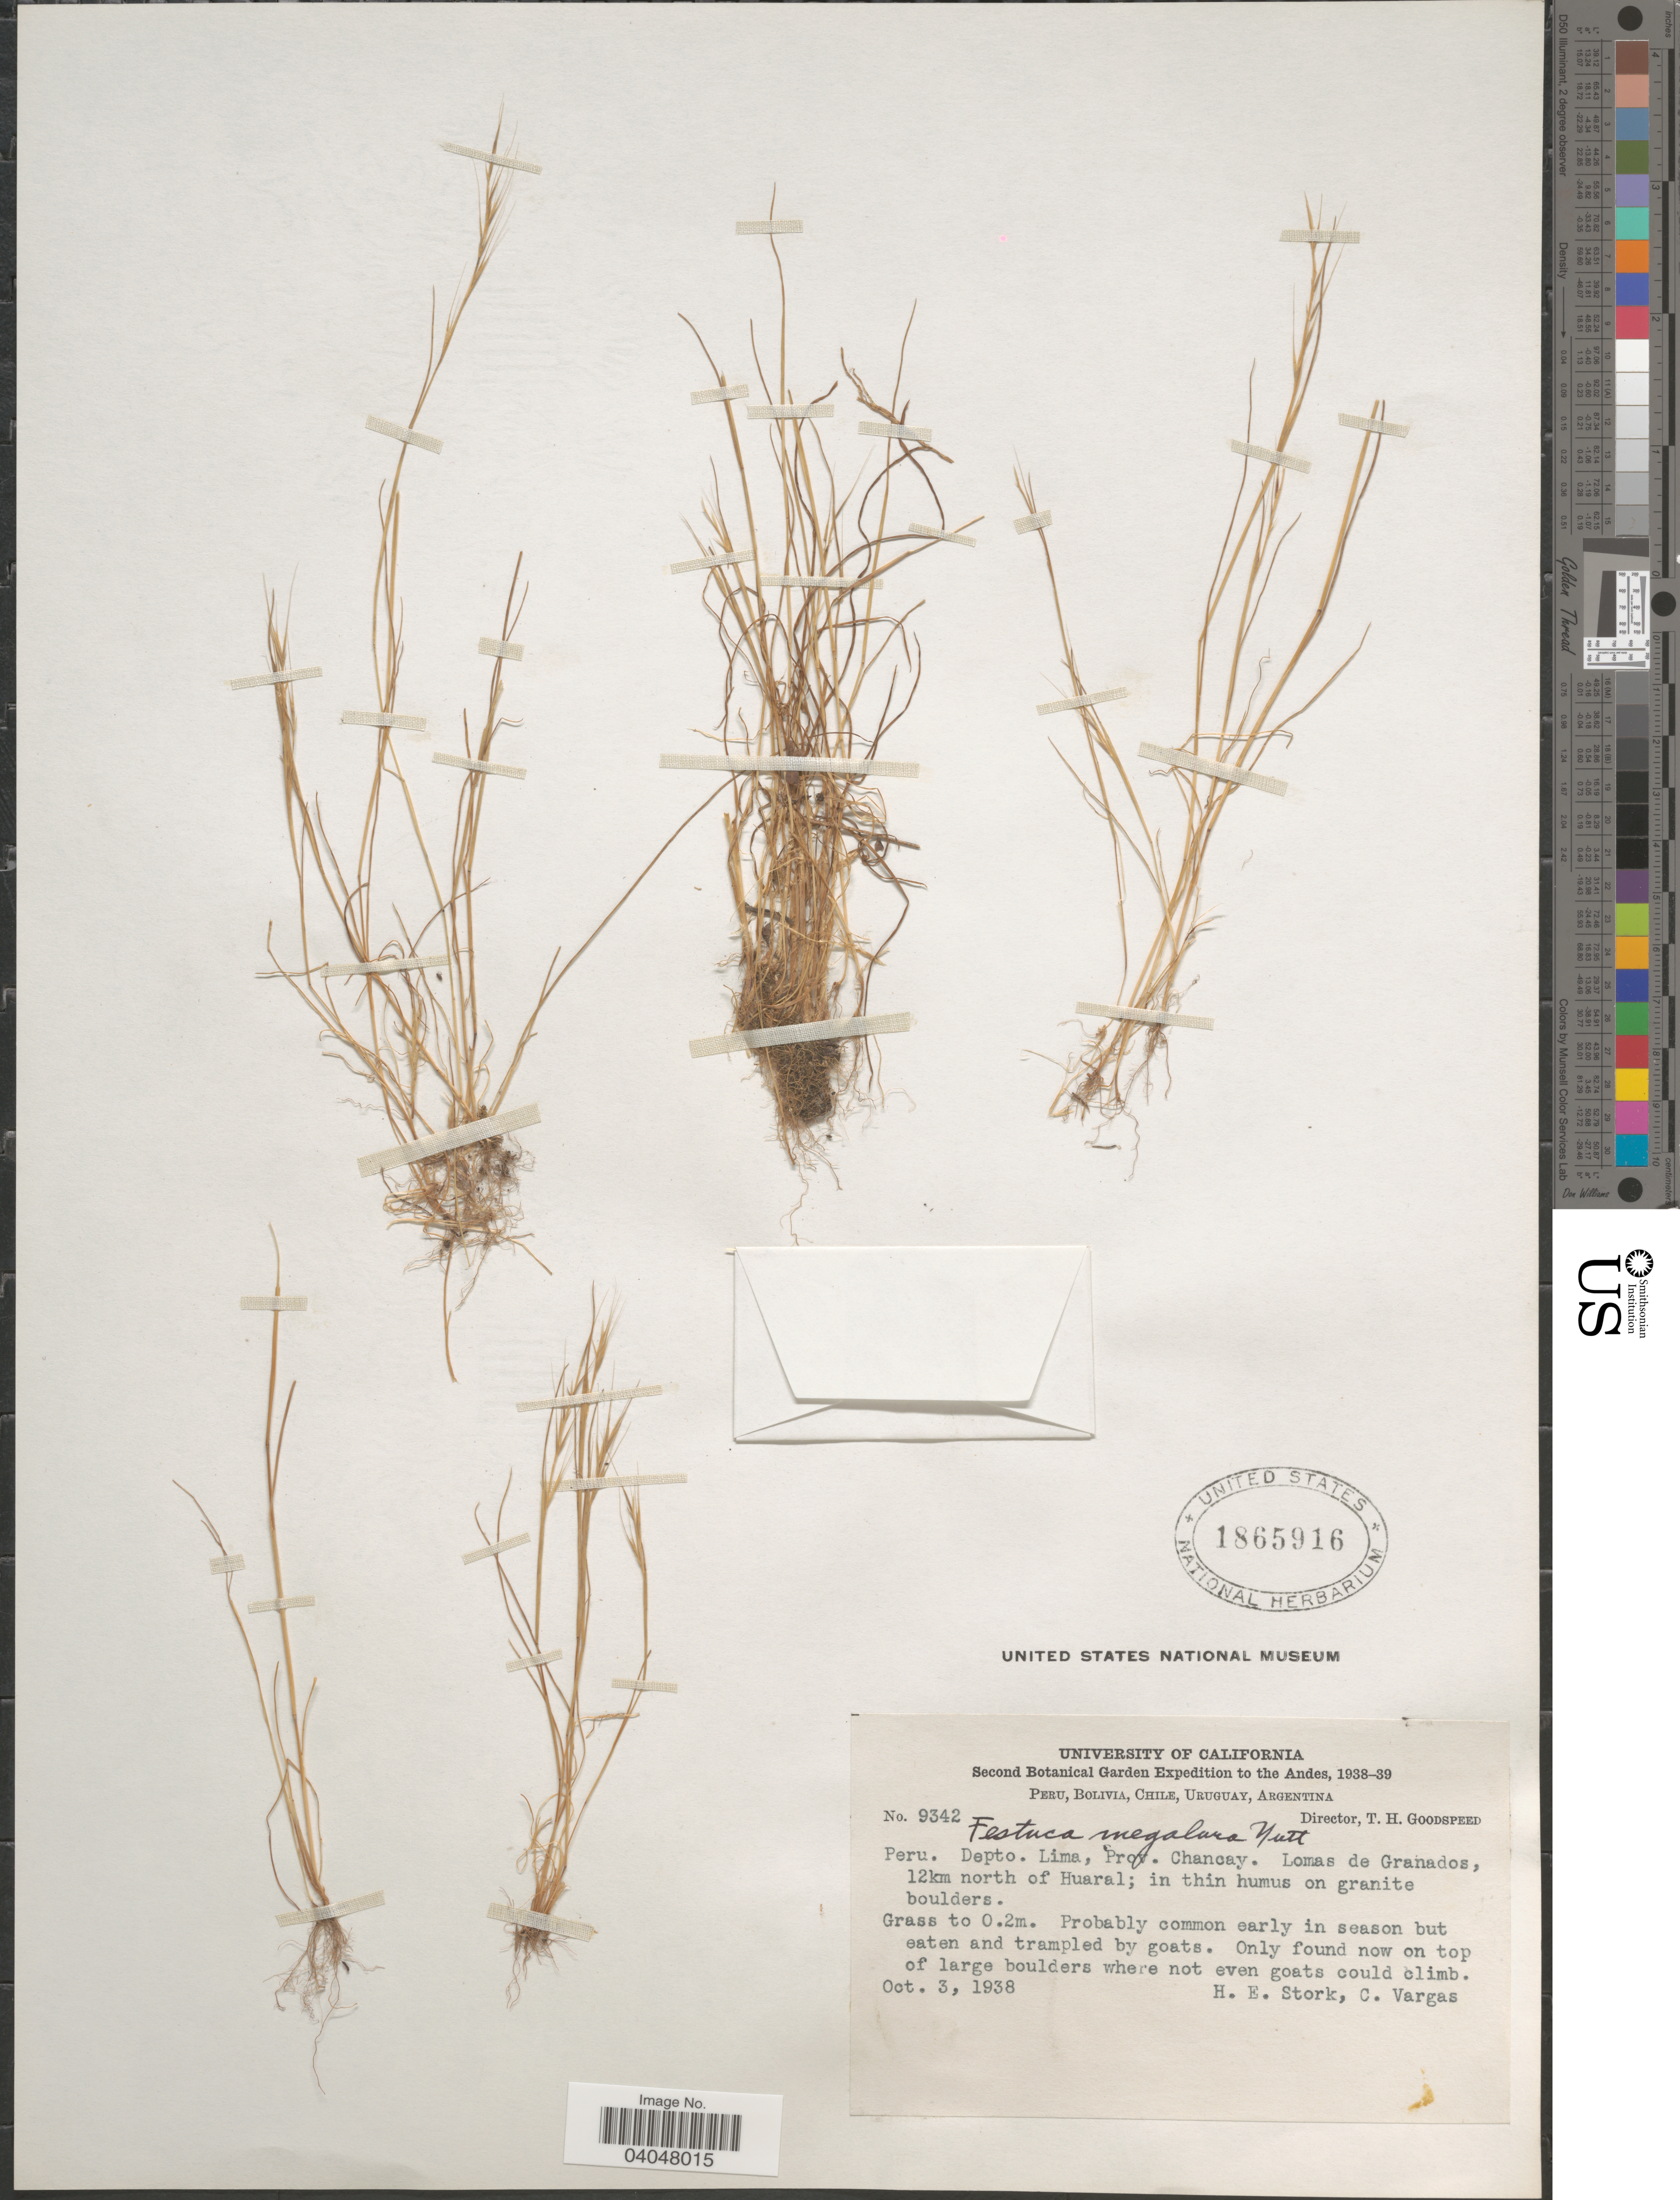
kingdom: Plantae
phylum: Tracheophyta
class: Liliopsida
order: Poales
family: Poaceae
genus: Festuca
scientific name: Festuca megalura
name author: Nutt.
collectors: H. E. Stork & C. Vargas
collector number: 9342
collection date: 1938-10-03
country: Peru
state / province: Lima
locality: The Andes. Depto. Lima, Prov. Chancay. Lomas de Granados, 12km north of Huaral.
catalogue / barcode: US 1865916